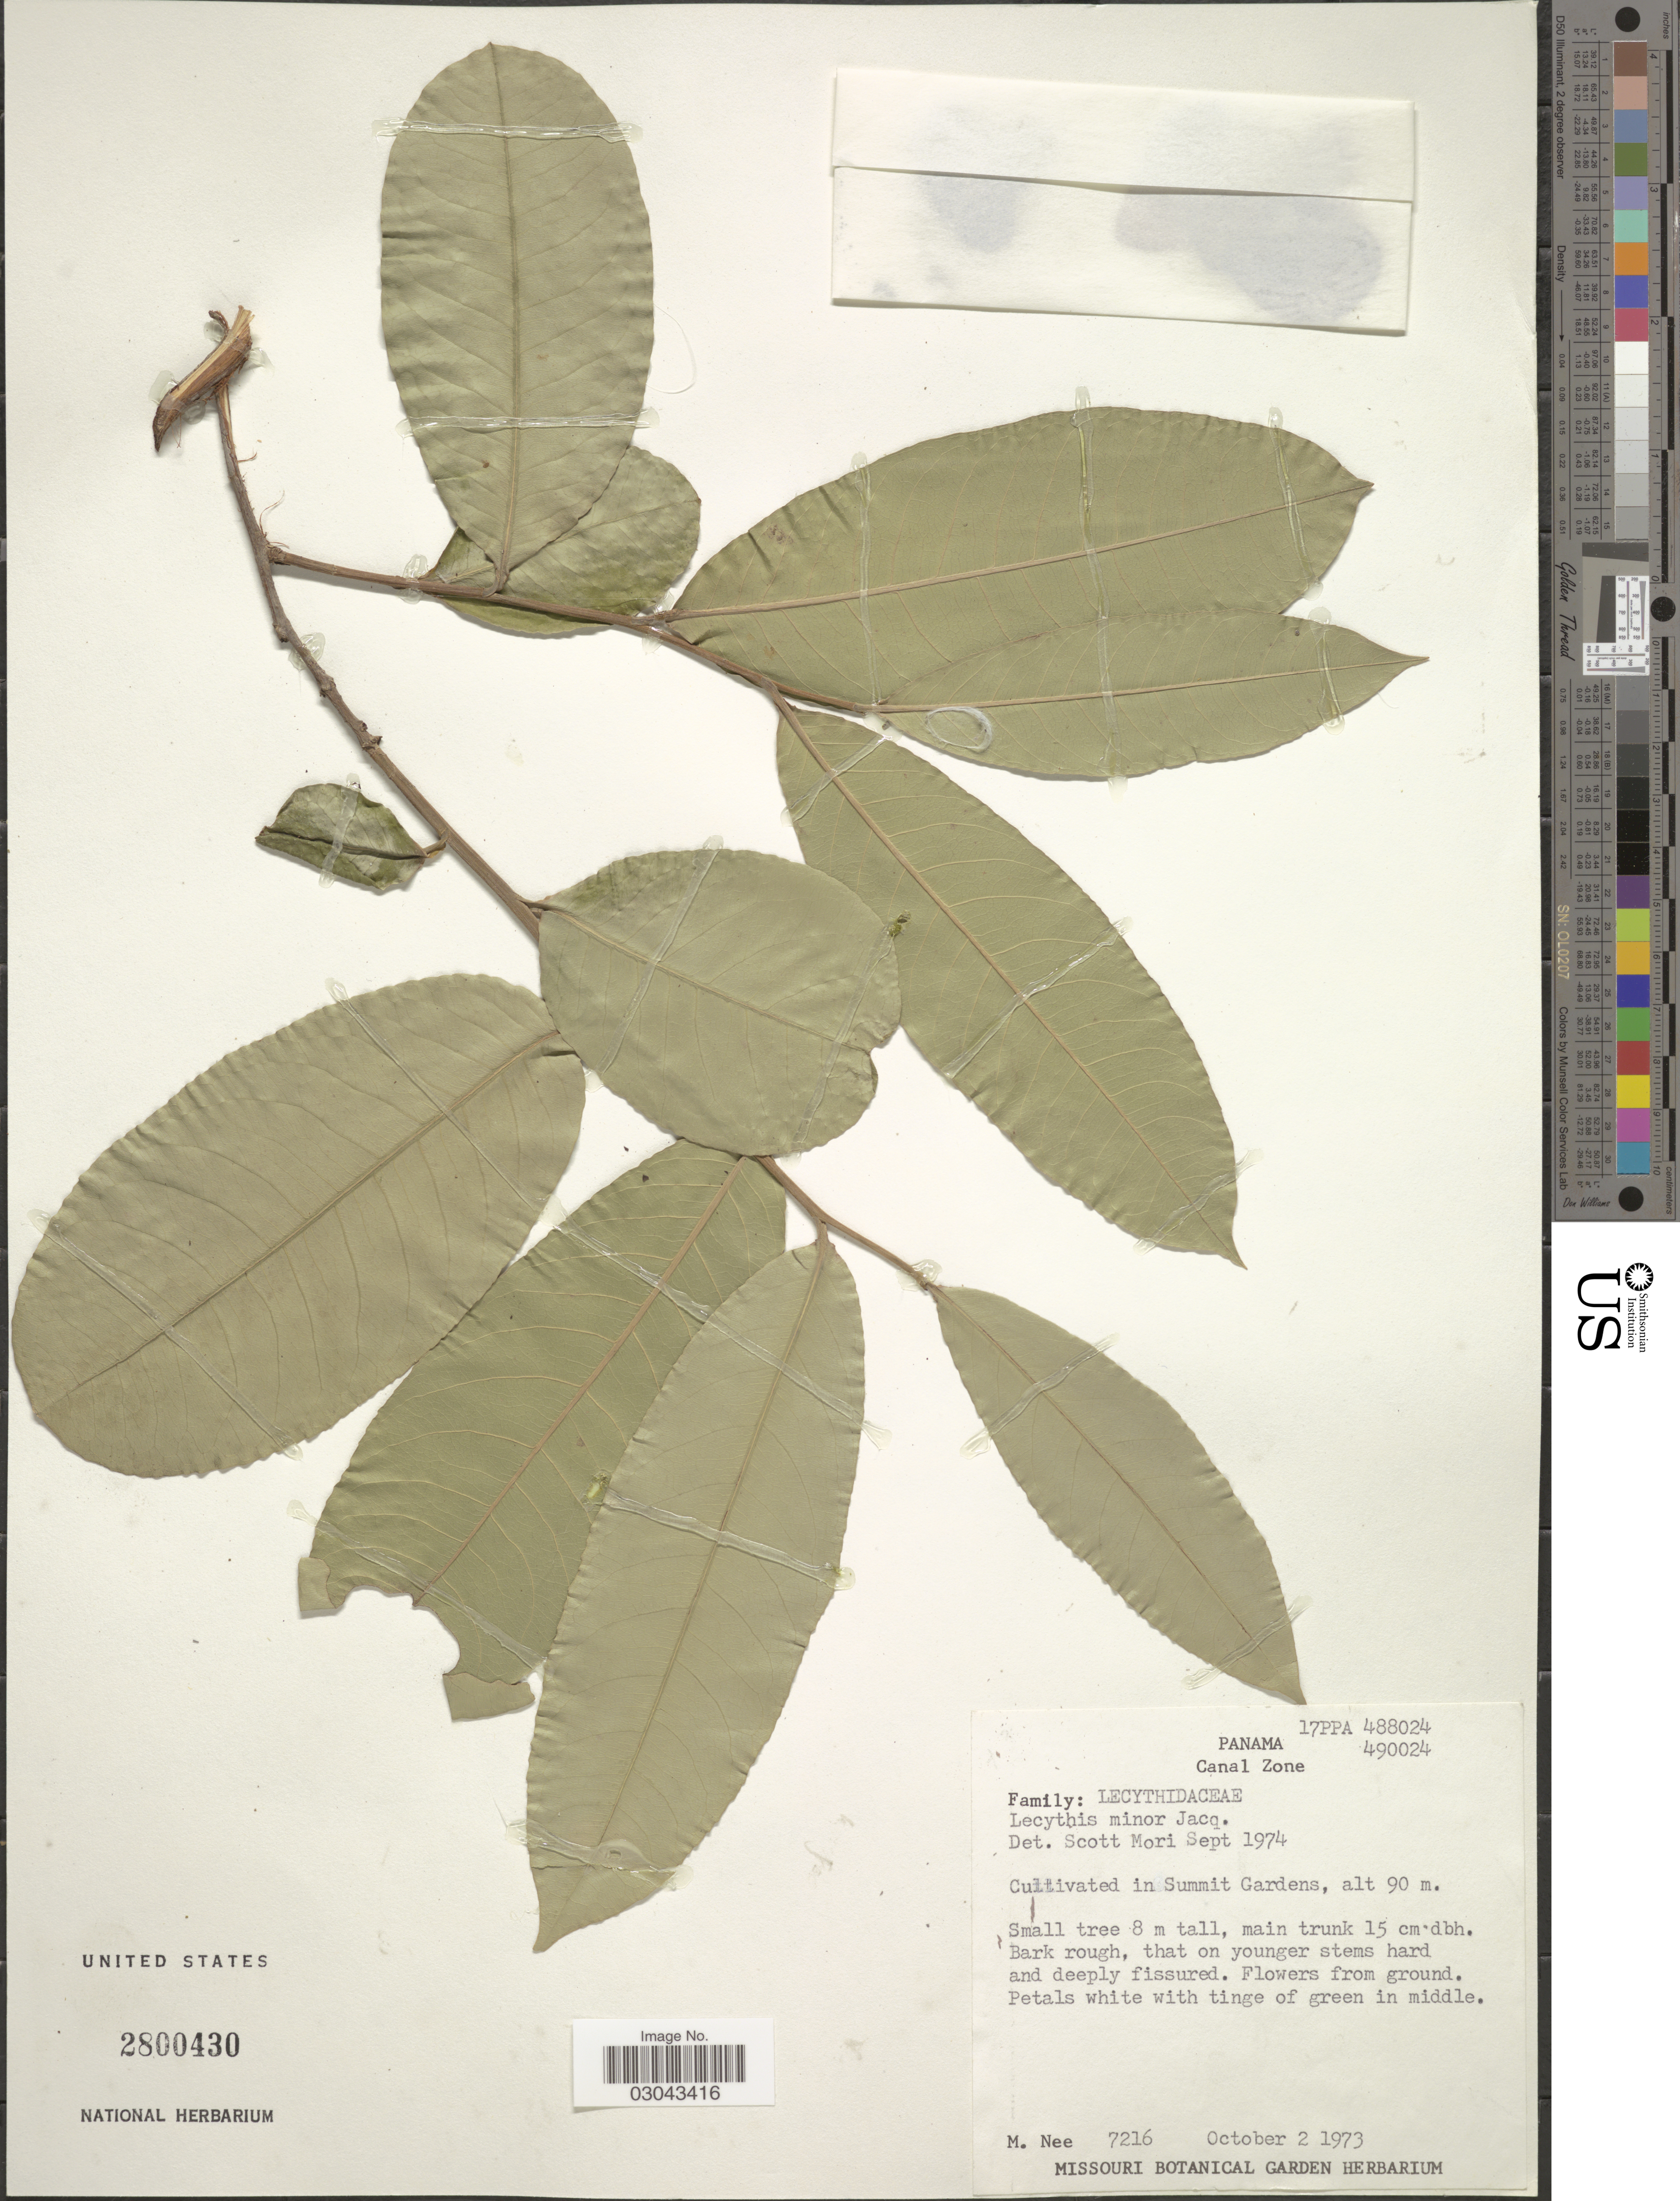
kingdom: Plantae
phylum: Tracheophyta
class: Magnoliopsida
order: Ericales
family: Lecythidaceae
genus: Lecythis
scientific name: Lecythis minor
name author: Jacq.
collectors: M. Nee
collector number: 7216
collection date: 1973-10-02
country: Panama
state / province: Colón / Panamá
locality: Canal Zone, Cultivated in Summit Gardens.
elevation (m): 90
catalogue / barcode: US 2800430